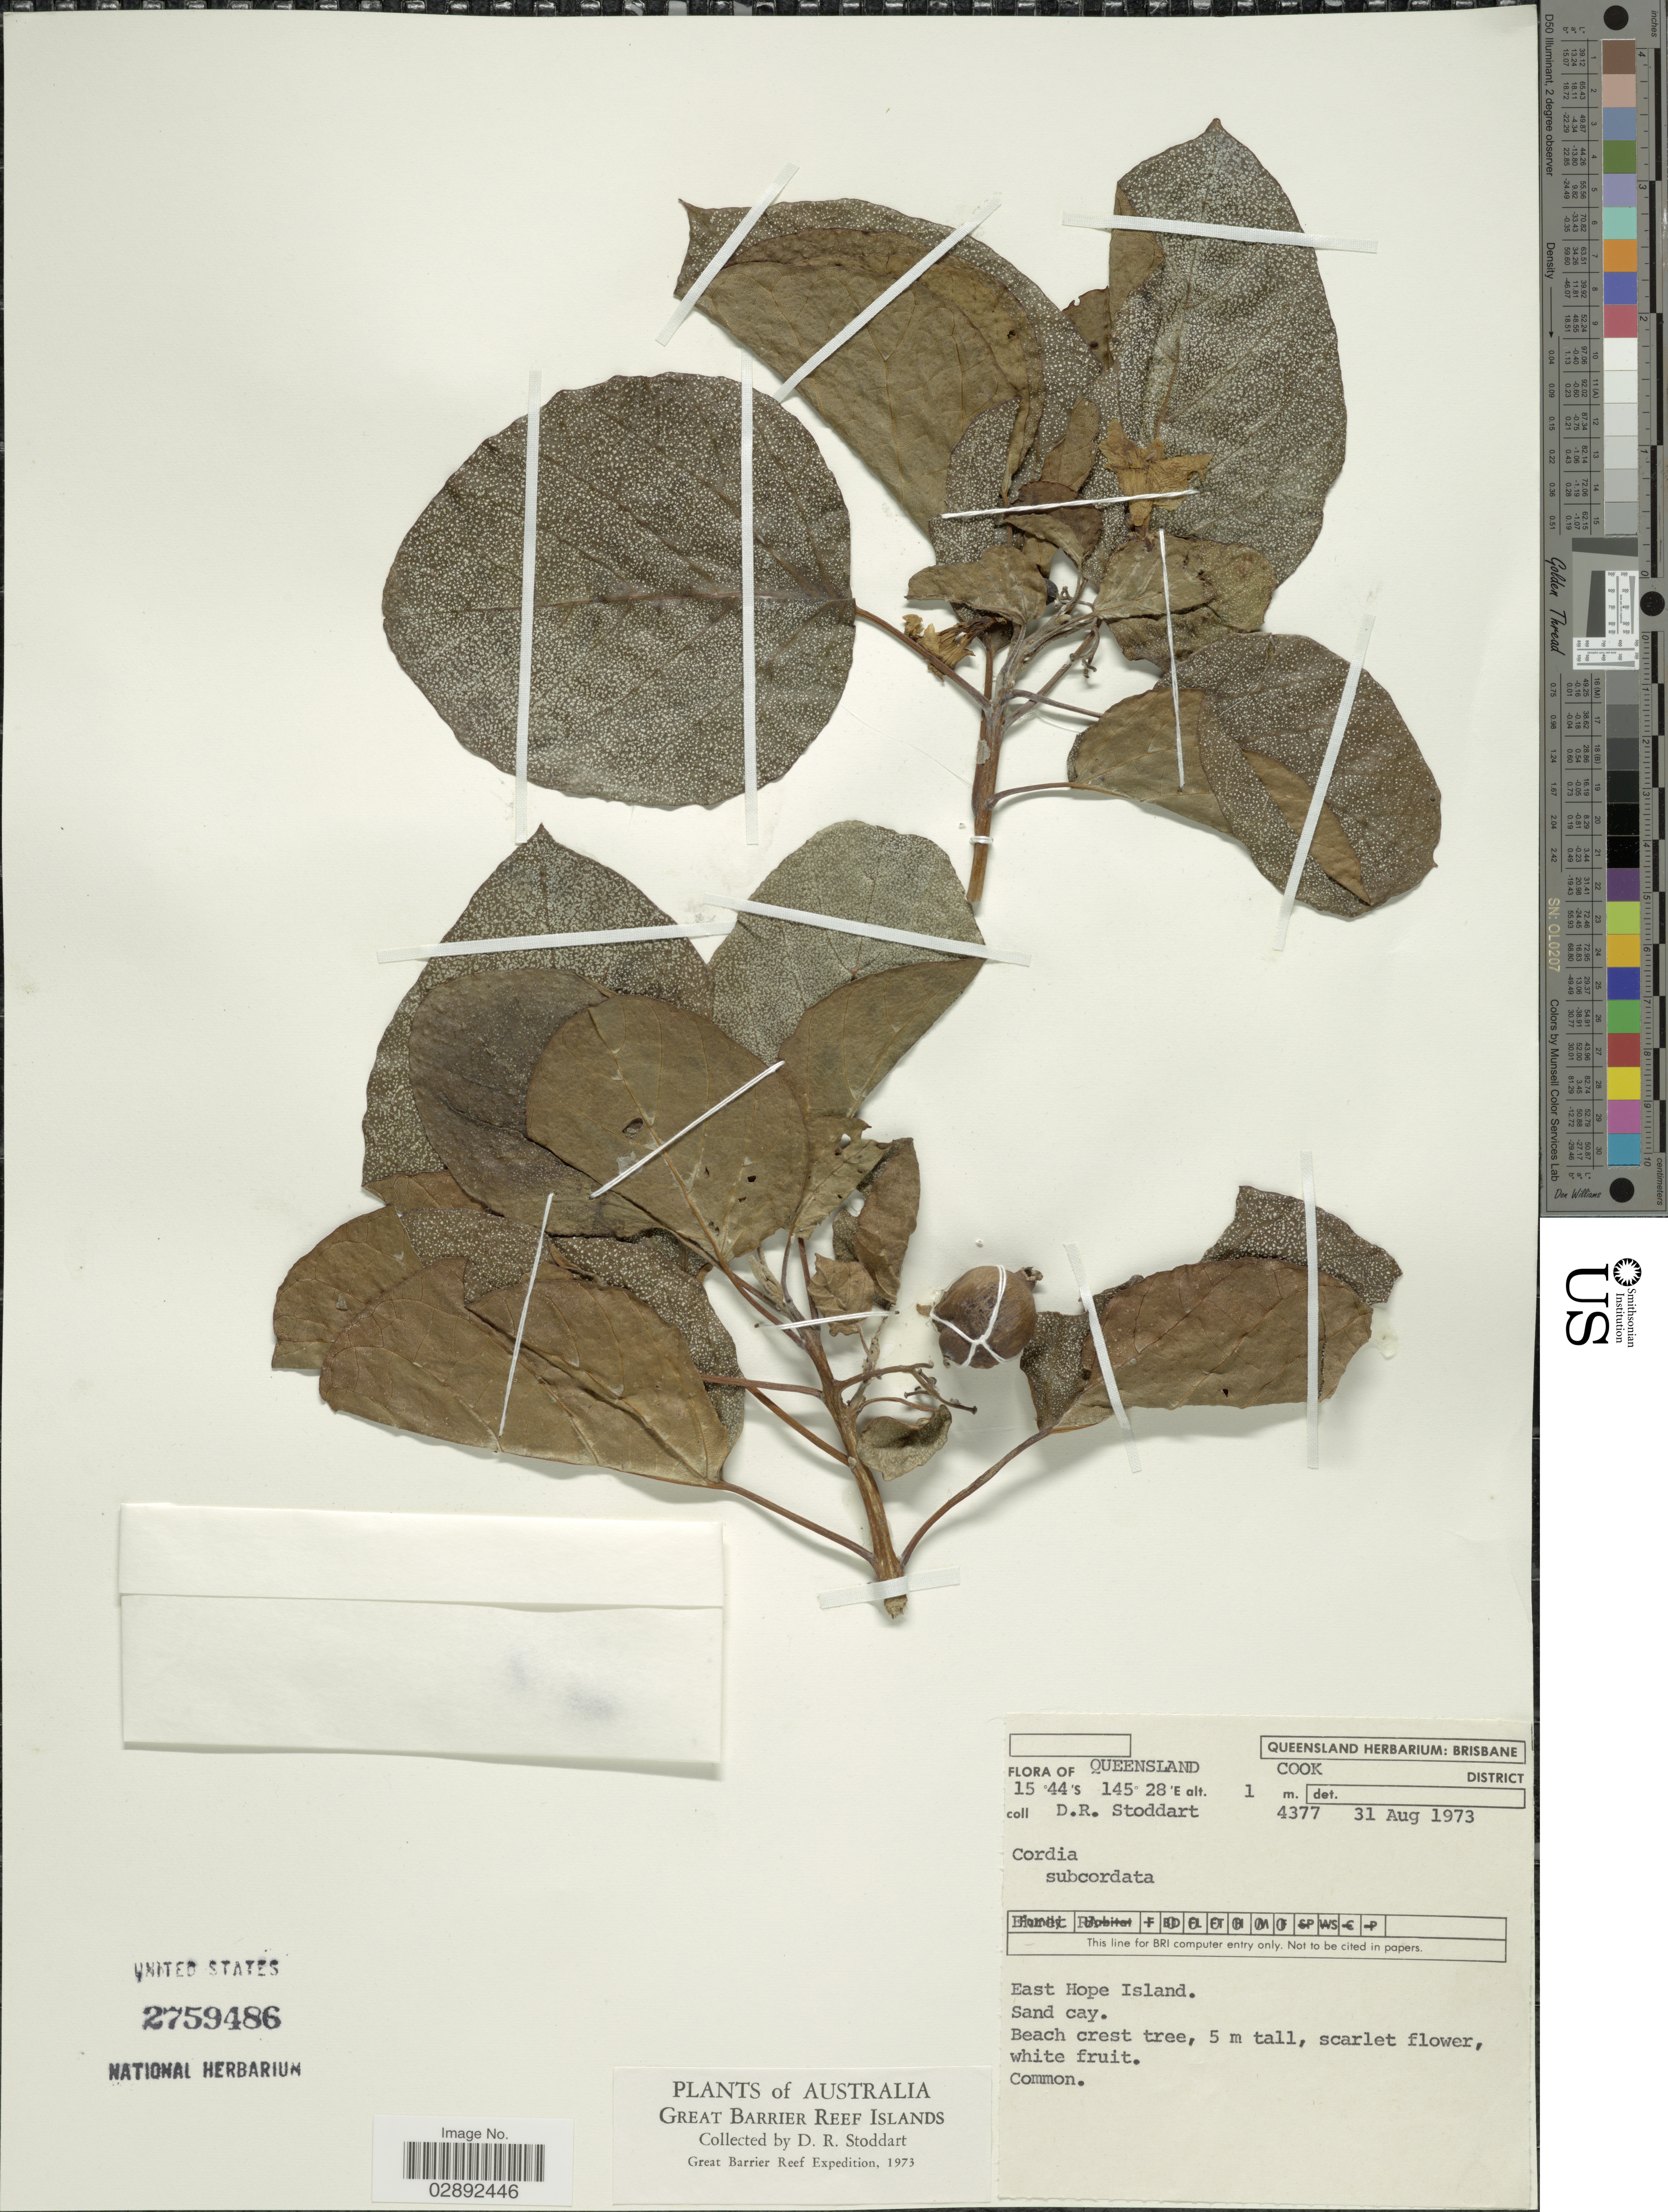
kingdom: Plantae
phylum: Tracheophyta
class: Magnoliopsida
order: Boraginales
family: Cordiaceae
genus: Cordia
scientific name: Cordia subcordata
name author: Lam.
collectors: D. R. Stoddart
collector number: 4377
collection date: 1973-08-31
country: Australia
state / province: Queensland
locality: Cook District. East Hope Island.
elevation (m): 1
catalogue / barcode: US 2759486